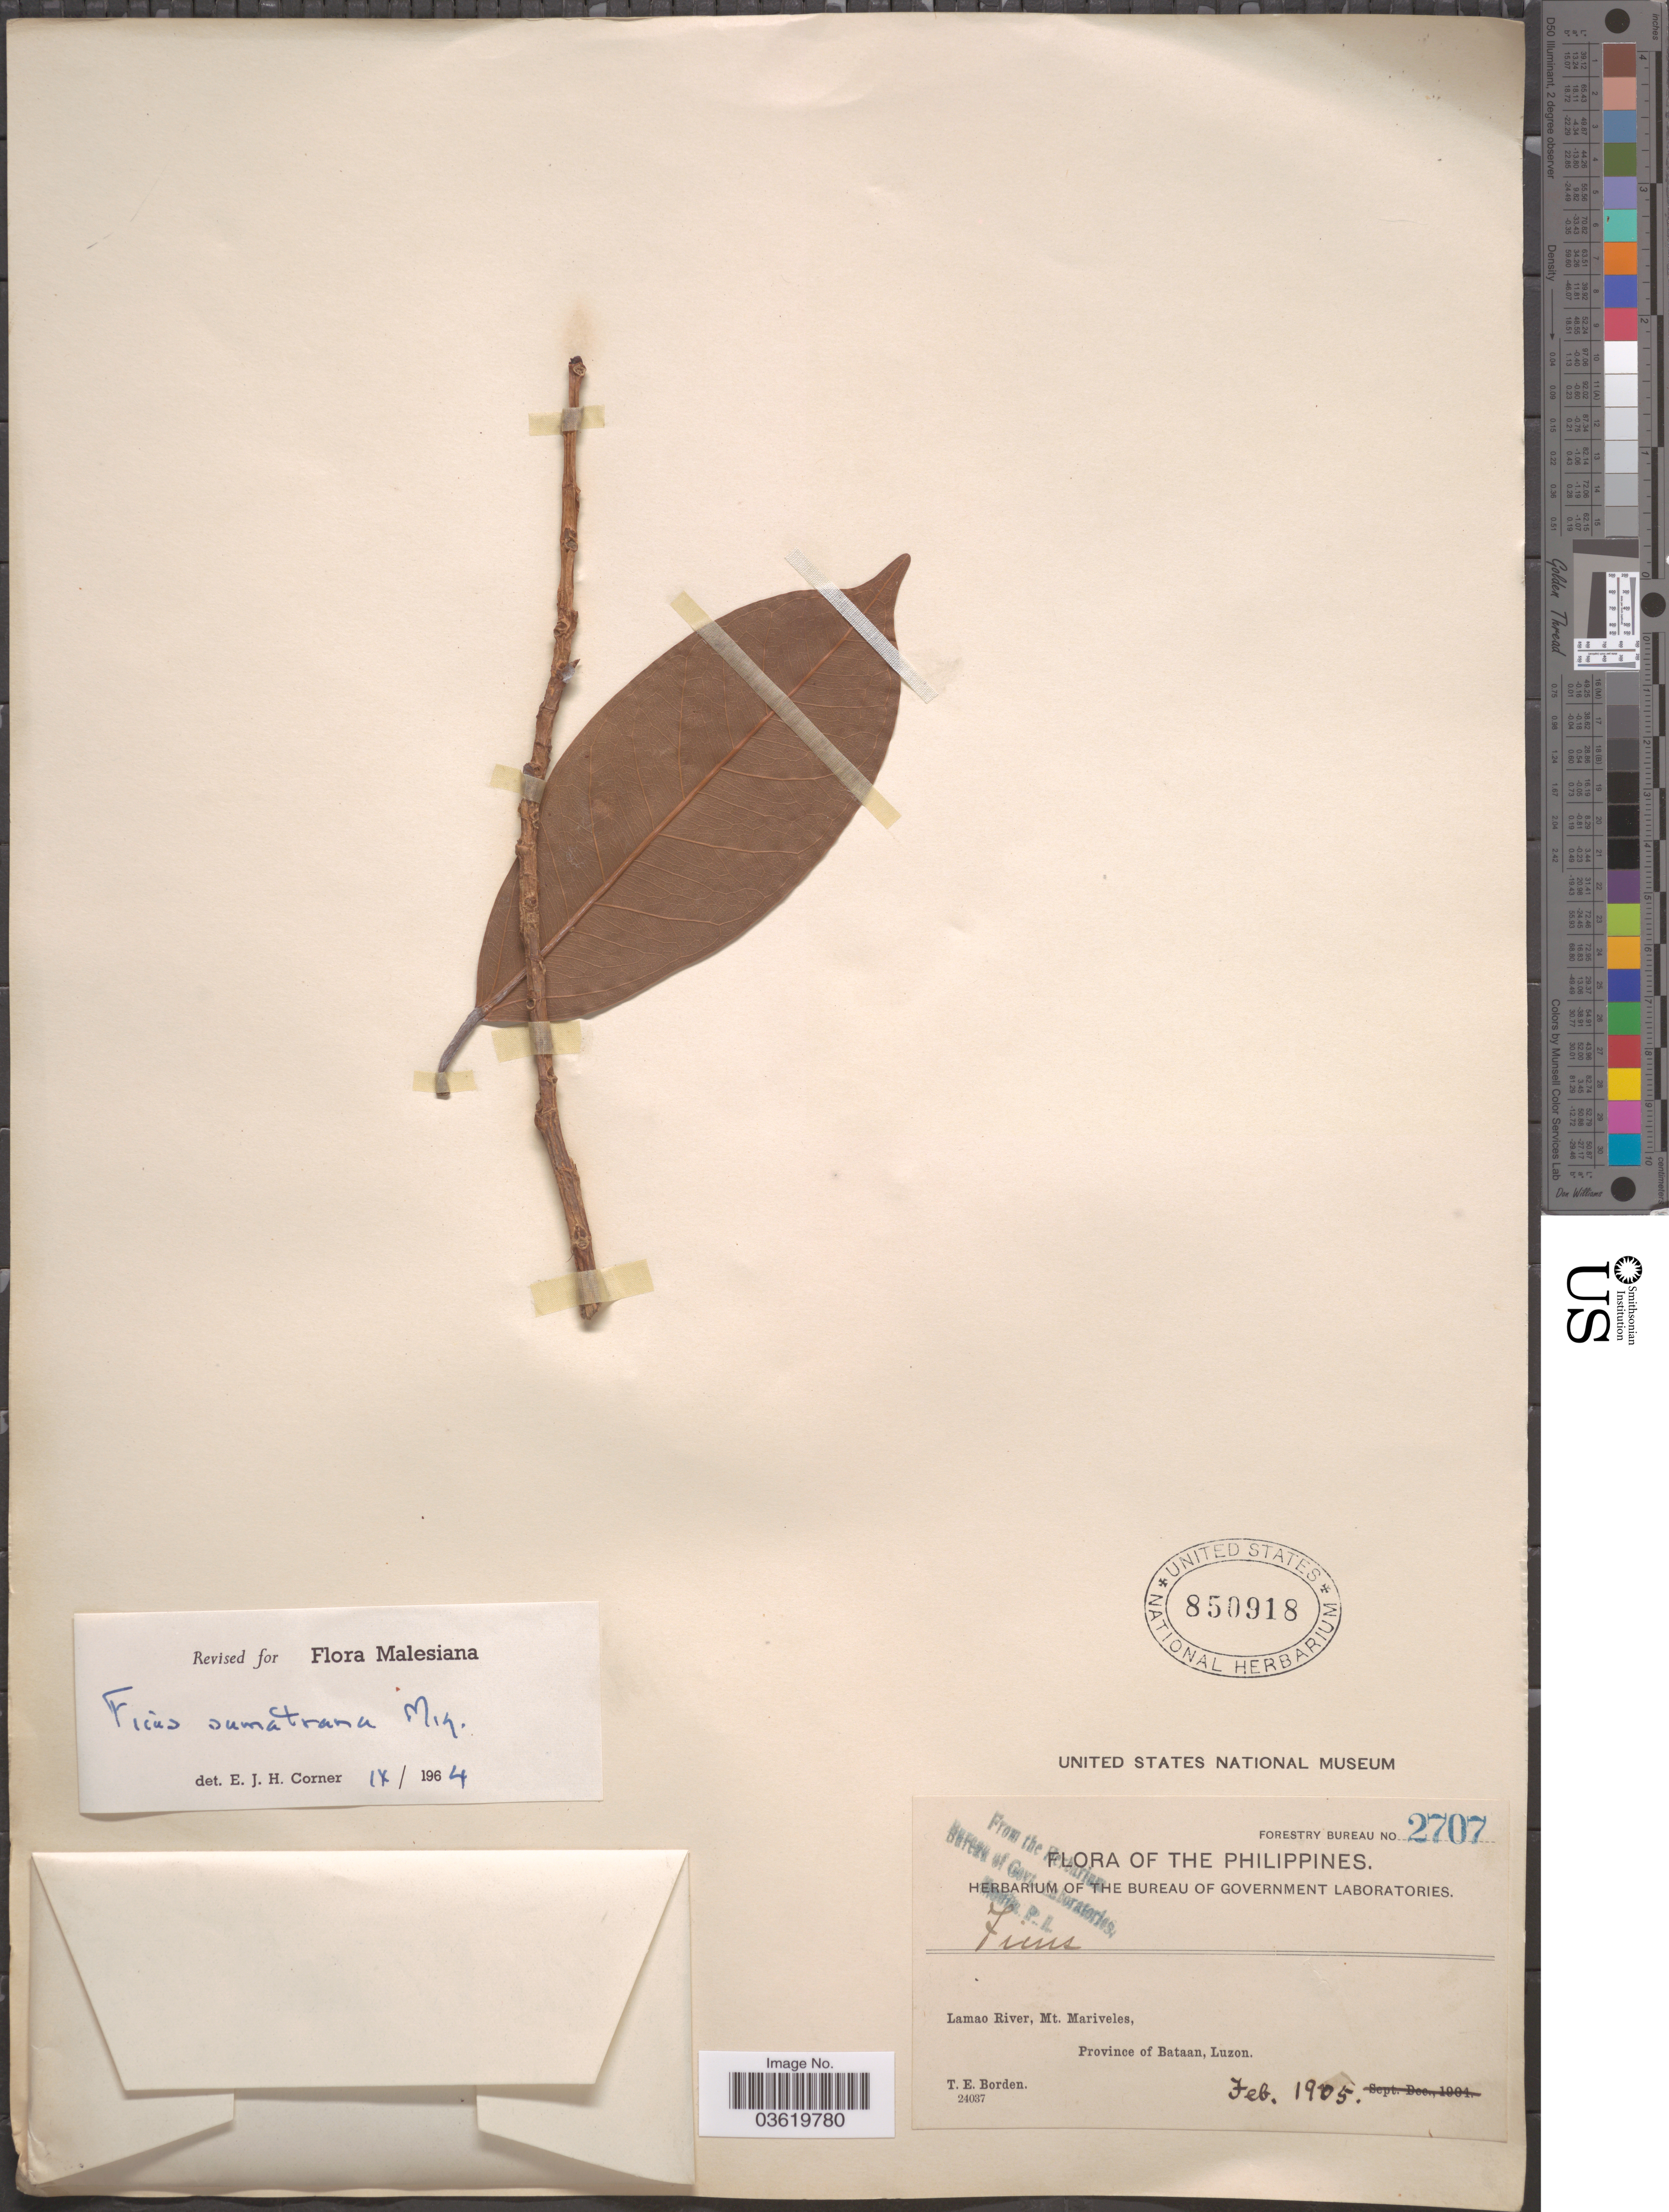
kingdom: Plantae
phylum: Tracheophyta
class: Magnoliopsida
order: Rosales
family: Moraceae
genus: Ficus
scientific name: Ficus sumatrana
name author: Miq.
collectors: T. E. Borden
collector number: Forestry Bureau 2707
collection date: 1905-02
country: Philippines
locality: Lamao River, Mt. Mariveles, Province of Bataan, Luzon.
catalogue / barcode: US 850918